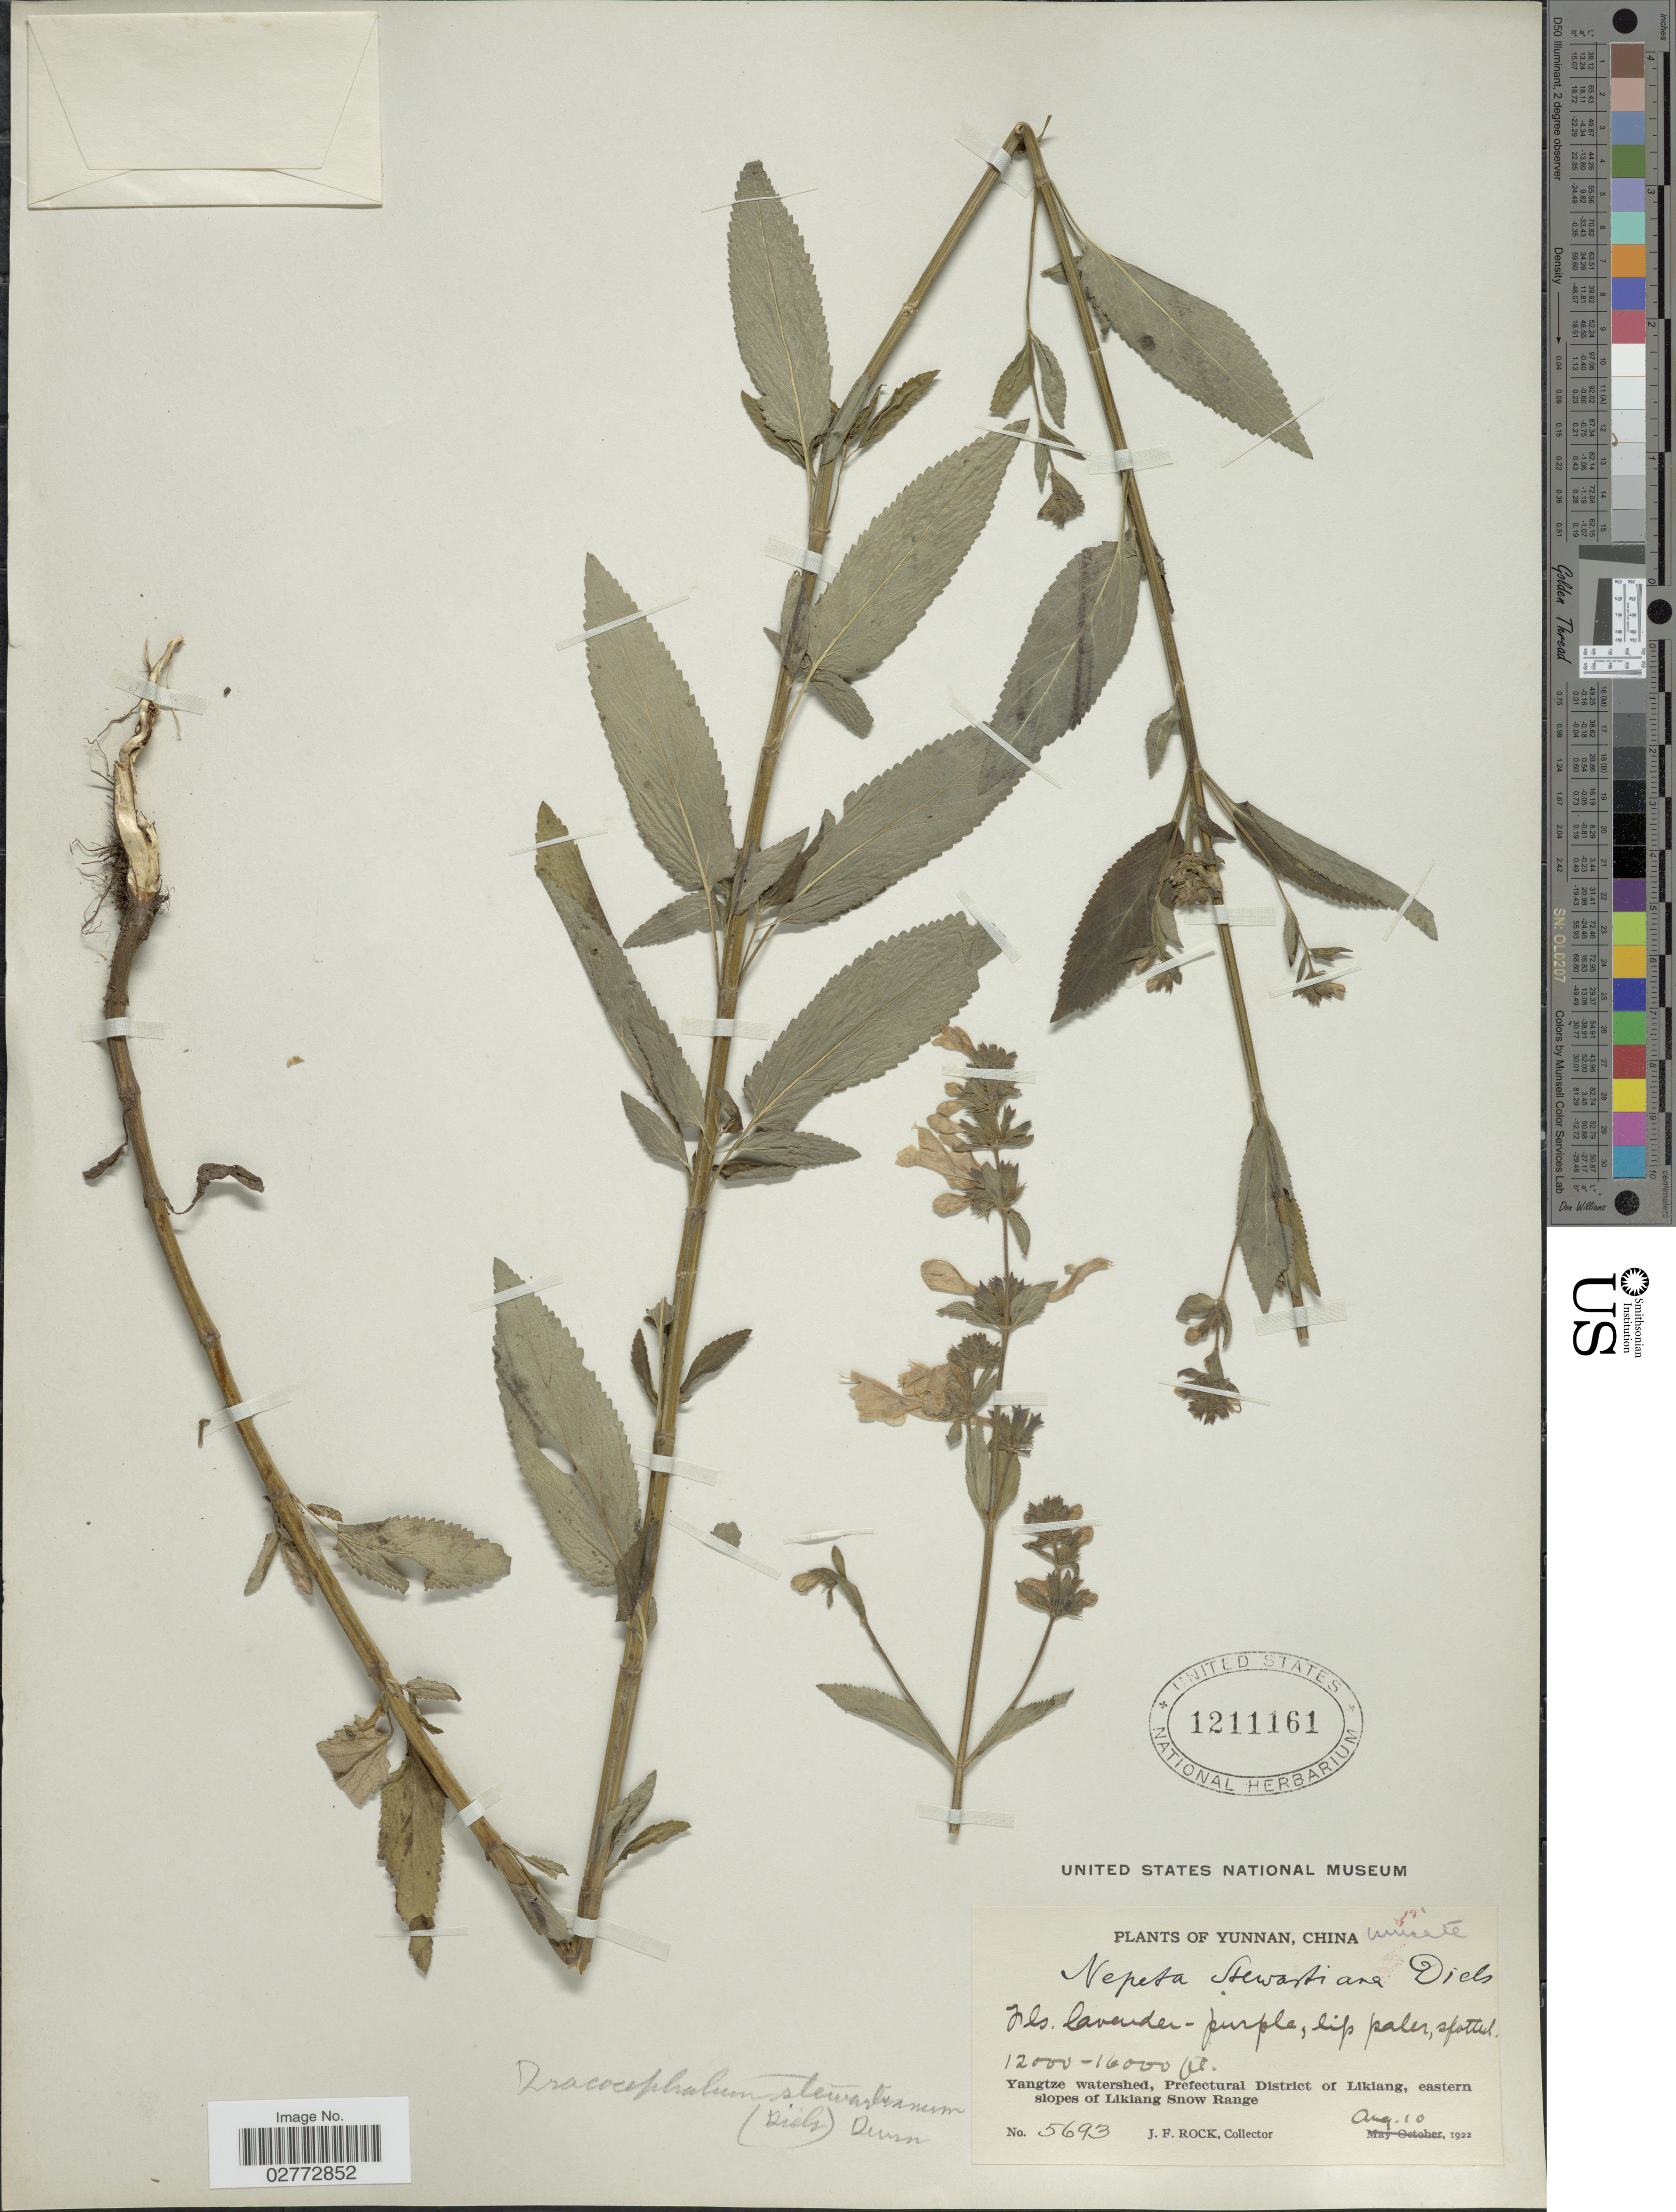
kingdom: Plantae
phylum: Tracheophyta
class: Magnoliopsida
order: Lamiales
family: Lamiaceae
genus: Dracocephalum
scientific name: Dracocephalum stewartianum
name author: (Diels)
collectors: J. Rock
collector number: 5693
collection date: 1922-08-10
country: China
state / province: Yunnan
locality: Yangtze watershed, Prefectural District of Likiang, eastern slopes of Likiang Snow Range.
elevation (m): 3658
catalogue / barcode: US 1211161